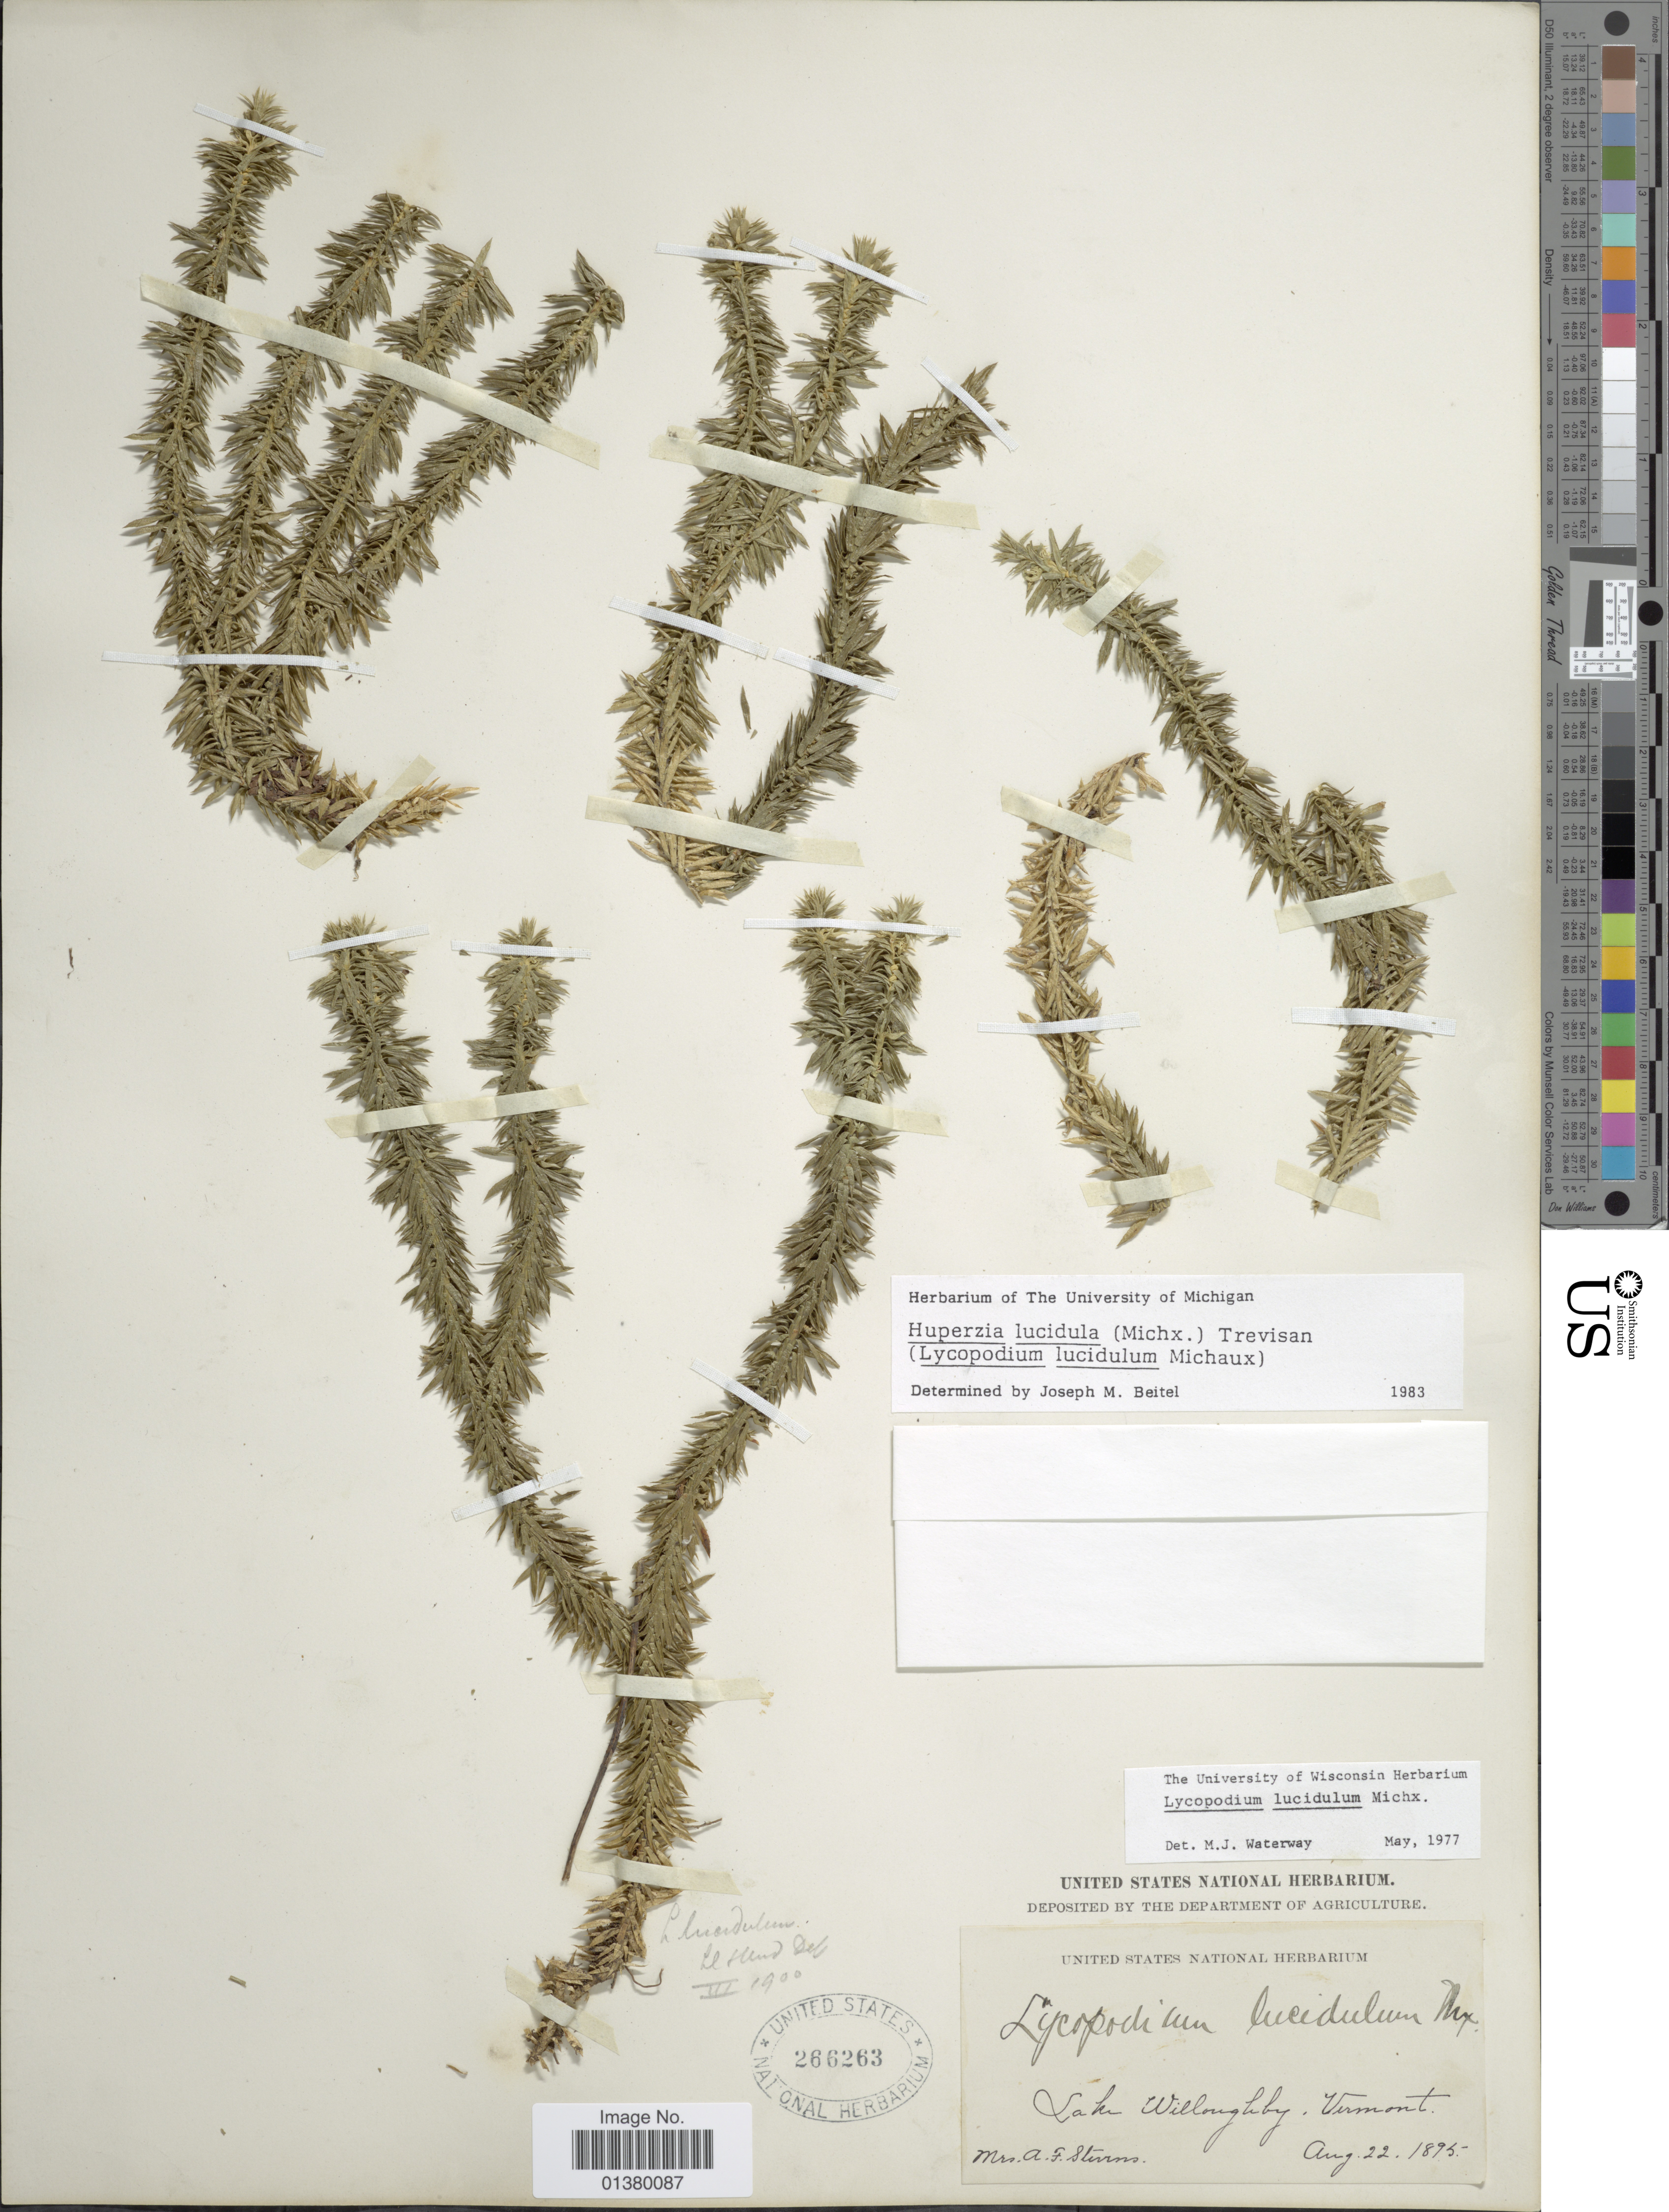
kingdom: Plantae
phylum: Tracheophyta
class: Lycopodiopsida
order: Lycopodiales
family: Lycopodiaceae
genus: Huperzia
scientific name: Huperzia lucidula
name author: (Michx.) Trevis.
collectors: A. Stevens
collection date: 1895-08-22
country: United States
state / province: Vermont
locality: Lake Willoughby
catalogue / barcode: US 266263